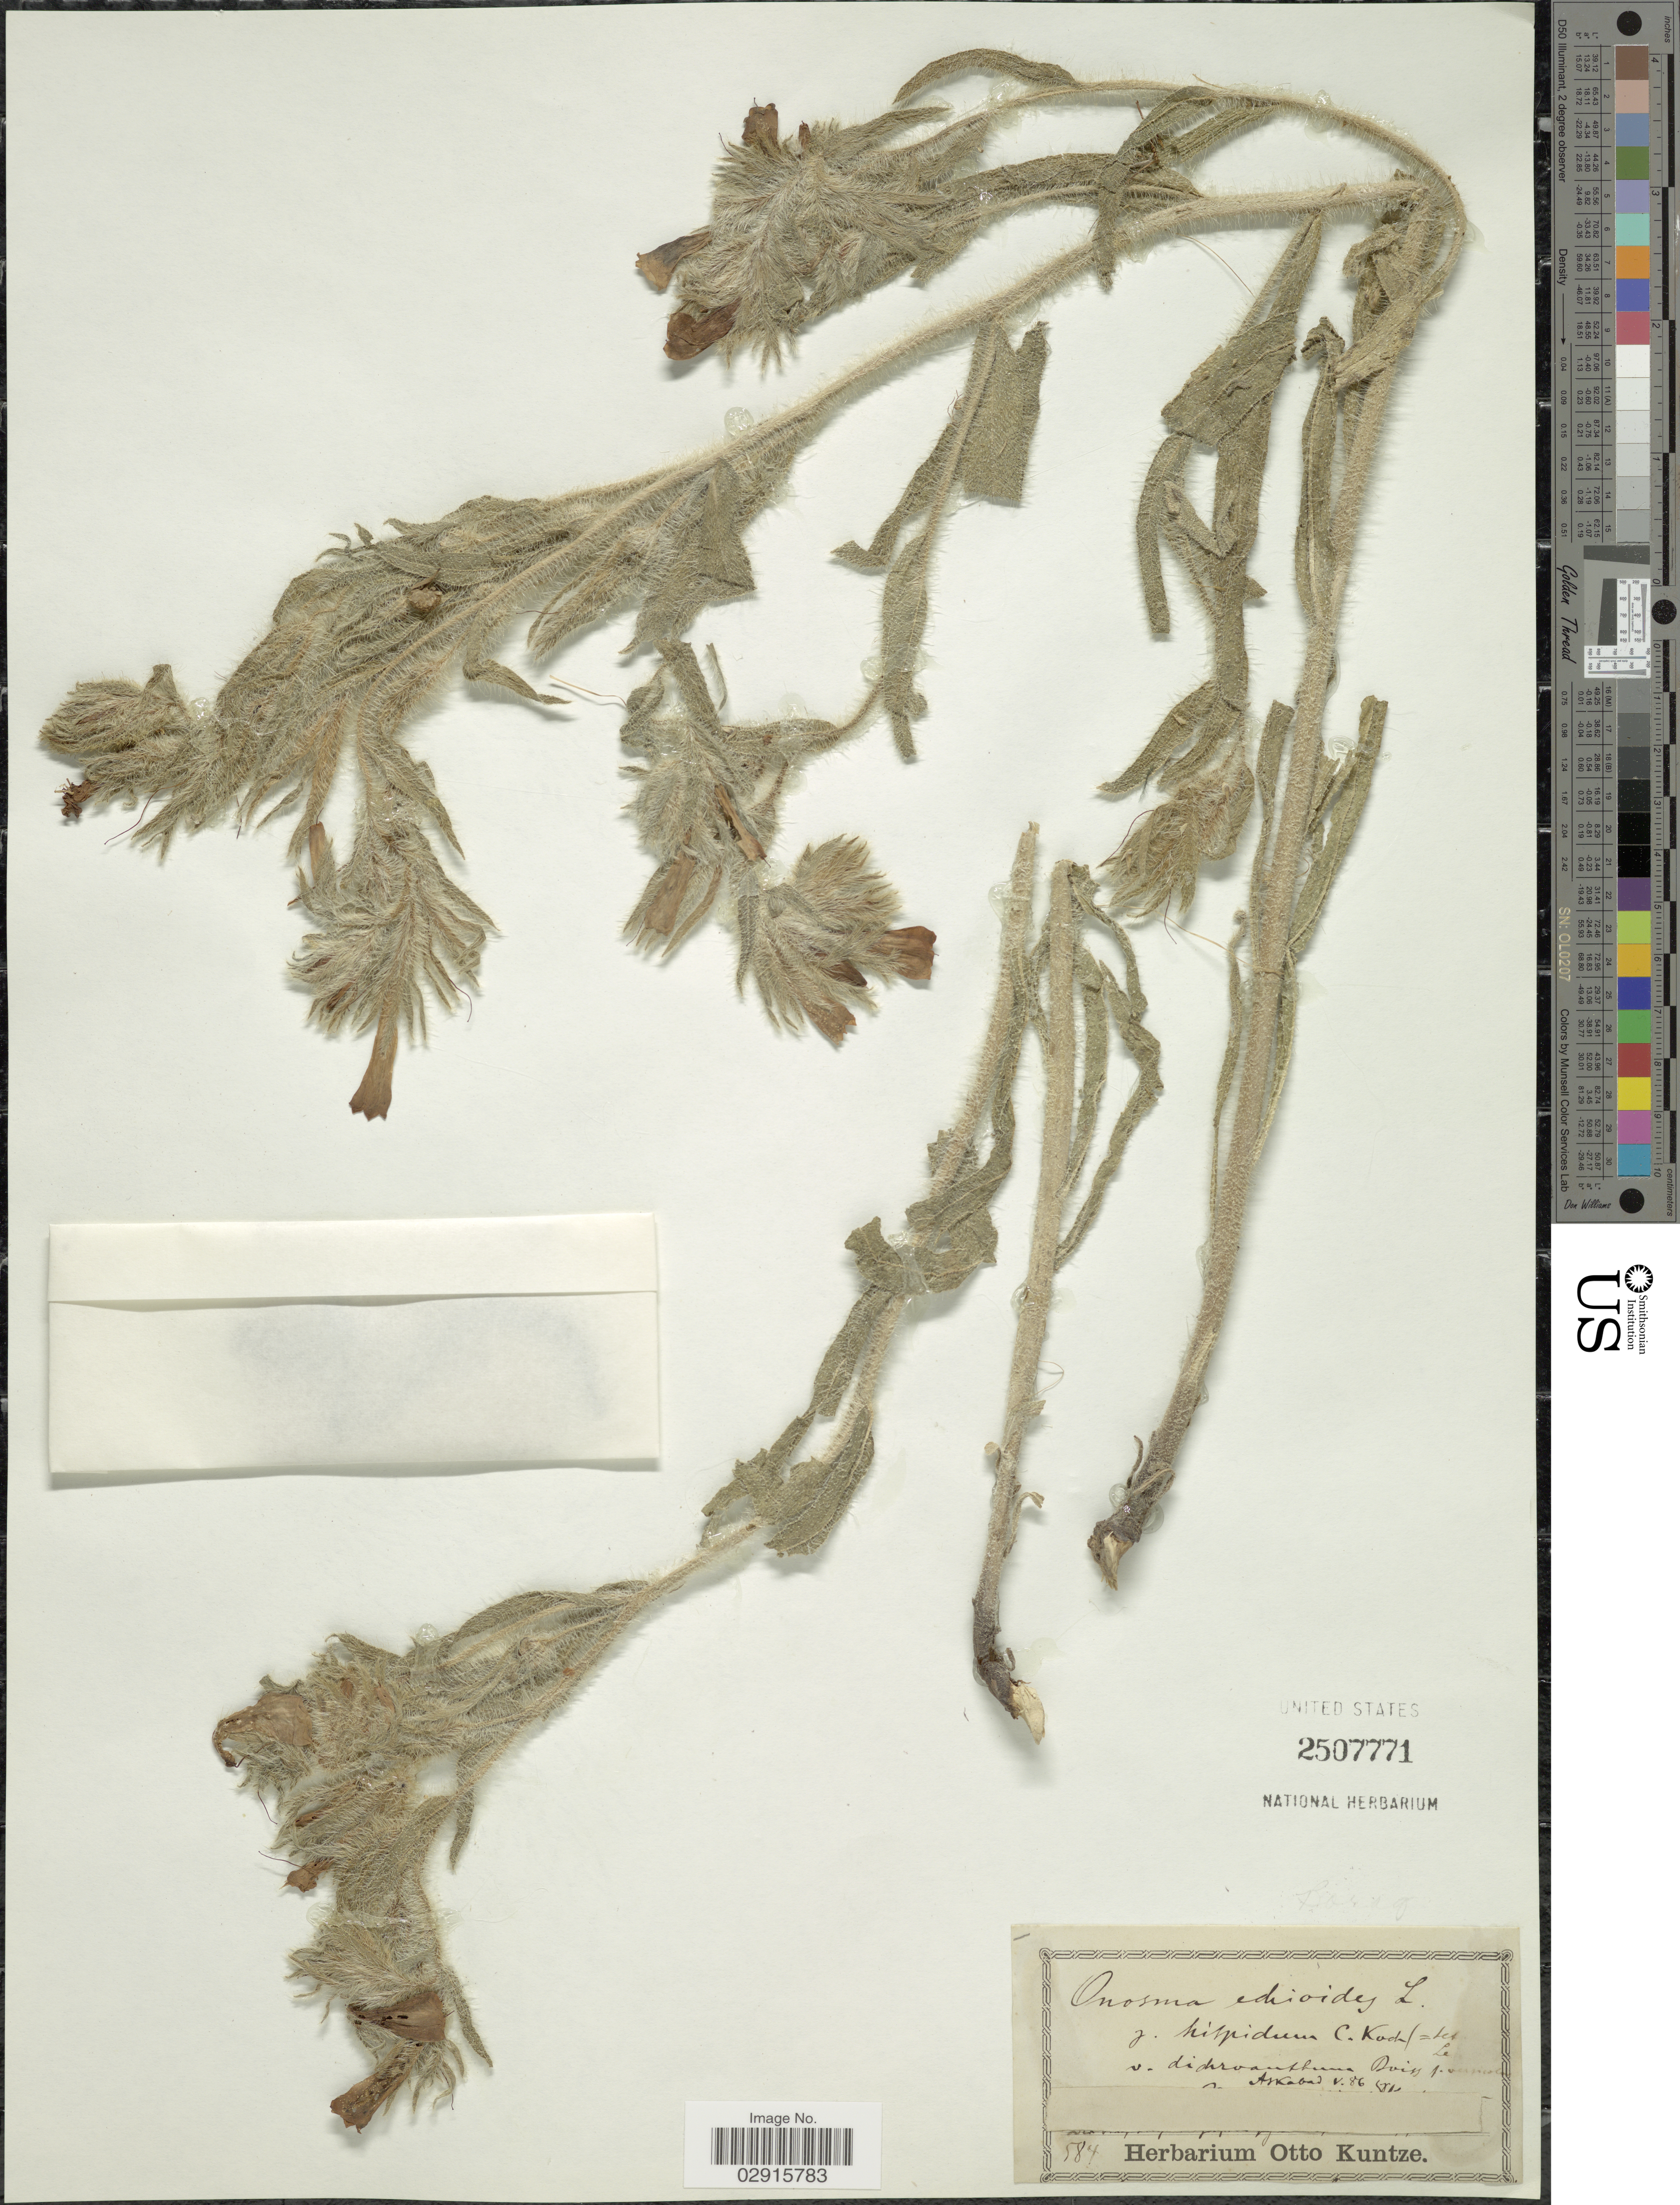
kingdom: Plantae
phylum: Tracheophyta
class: Magnoliopsida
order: Boraginales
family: Boraginaceae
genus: Onosma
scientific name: Onosma echioides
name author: L.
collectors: ex herb. Otto Kuntze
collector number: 584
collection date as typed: Transcribed d/m/y: /5/86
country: Turkmenistan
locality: Askabad.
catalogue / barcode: US 2507771